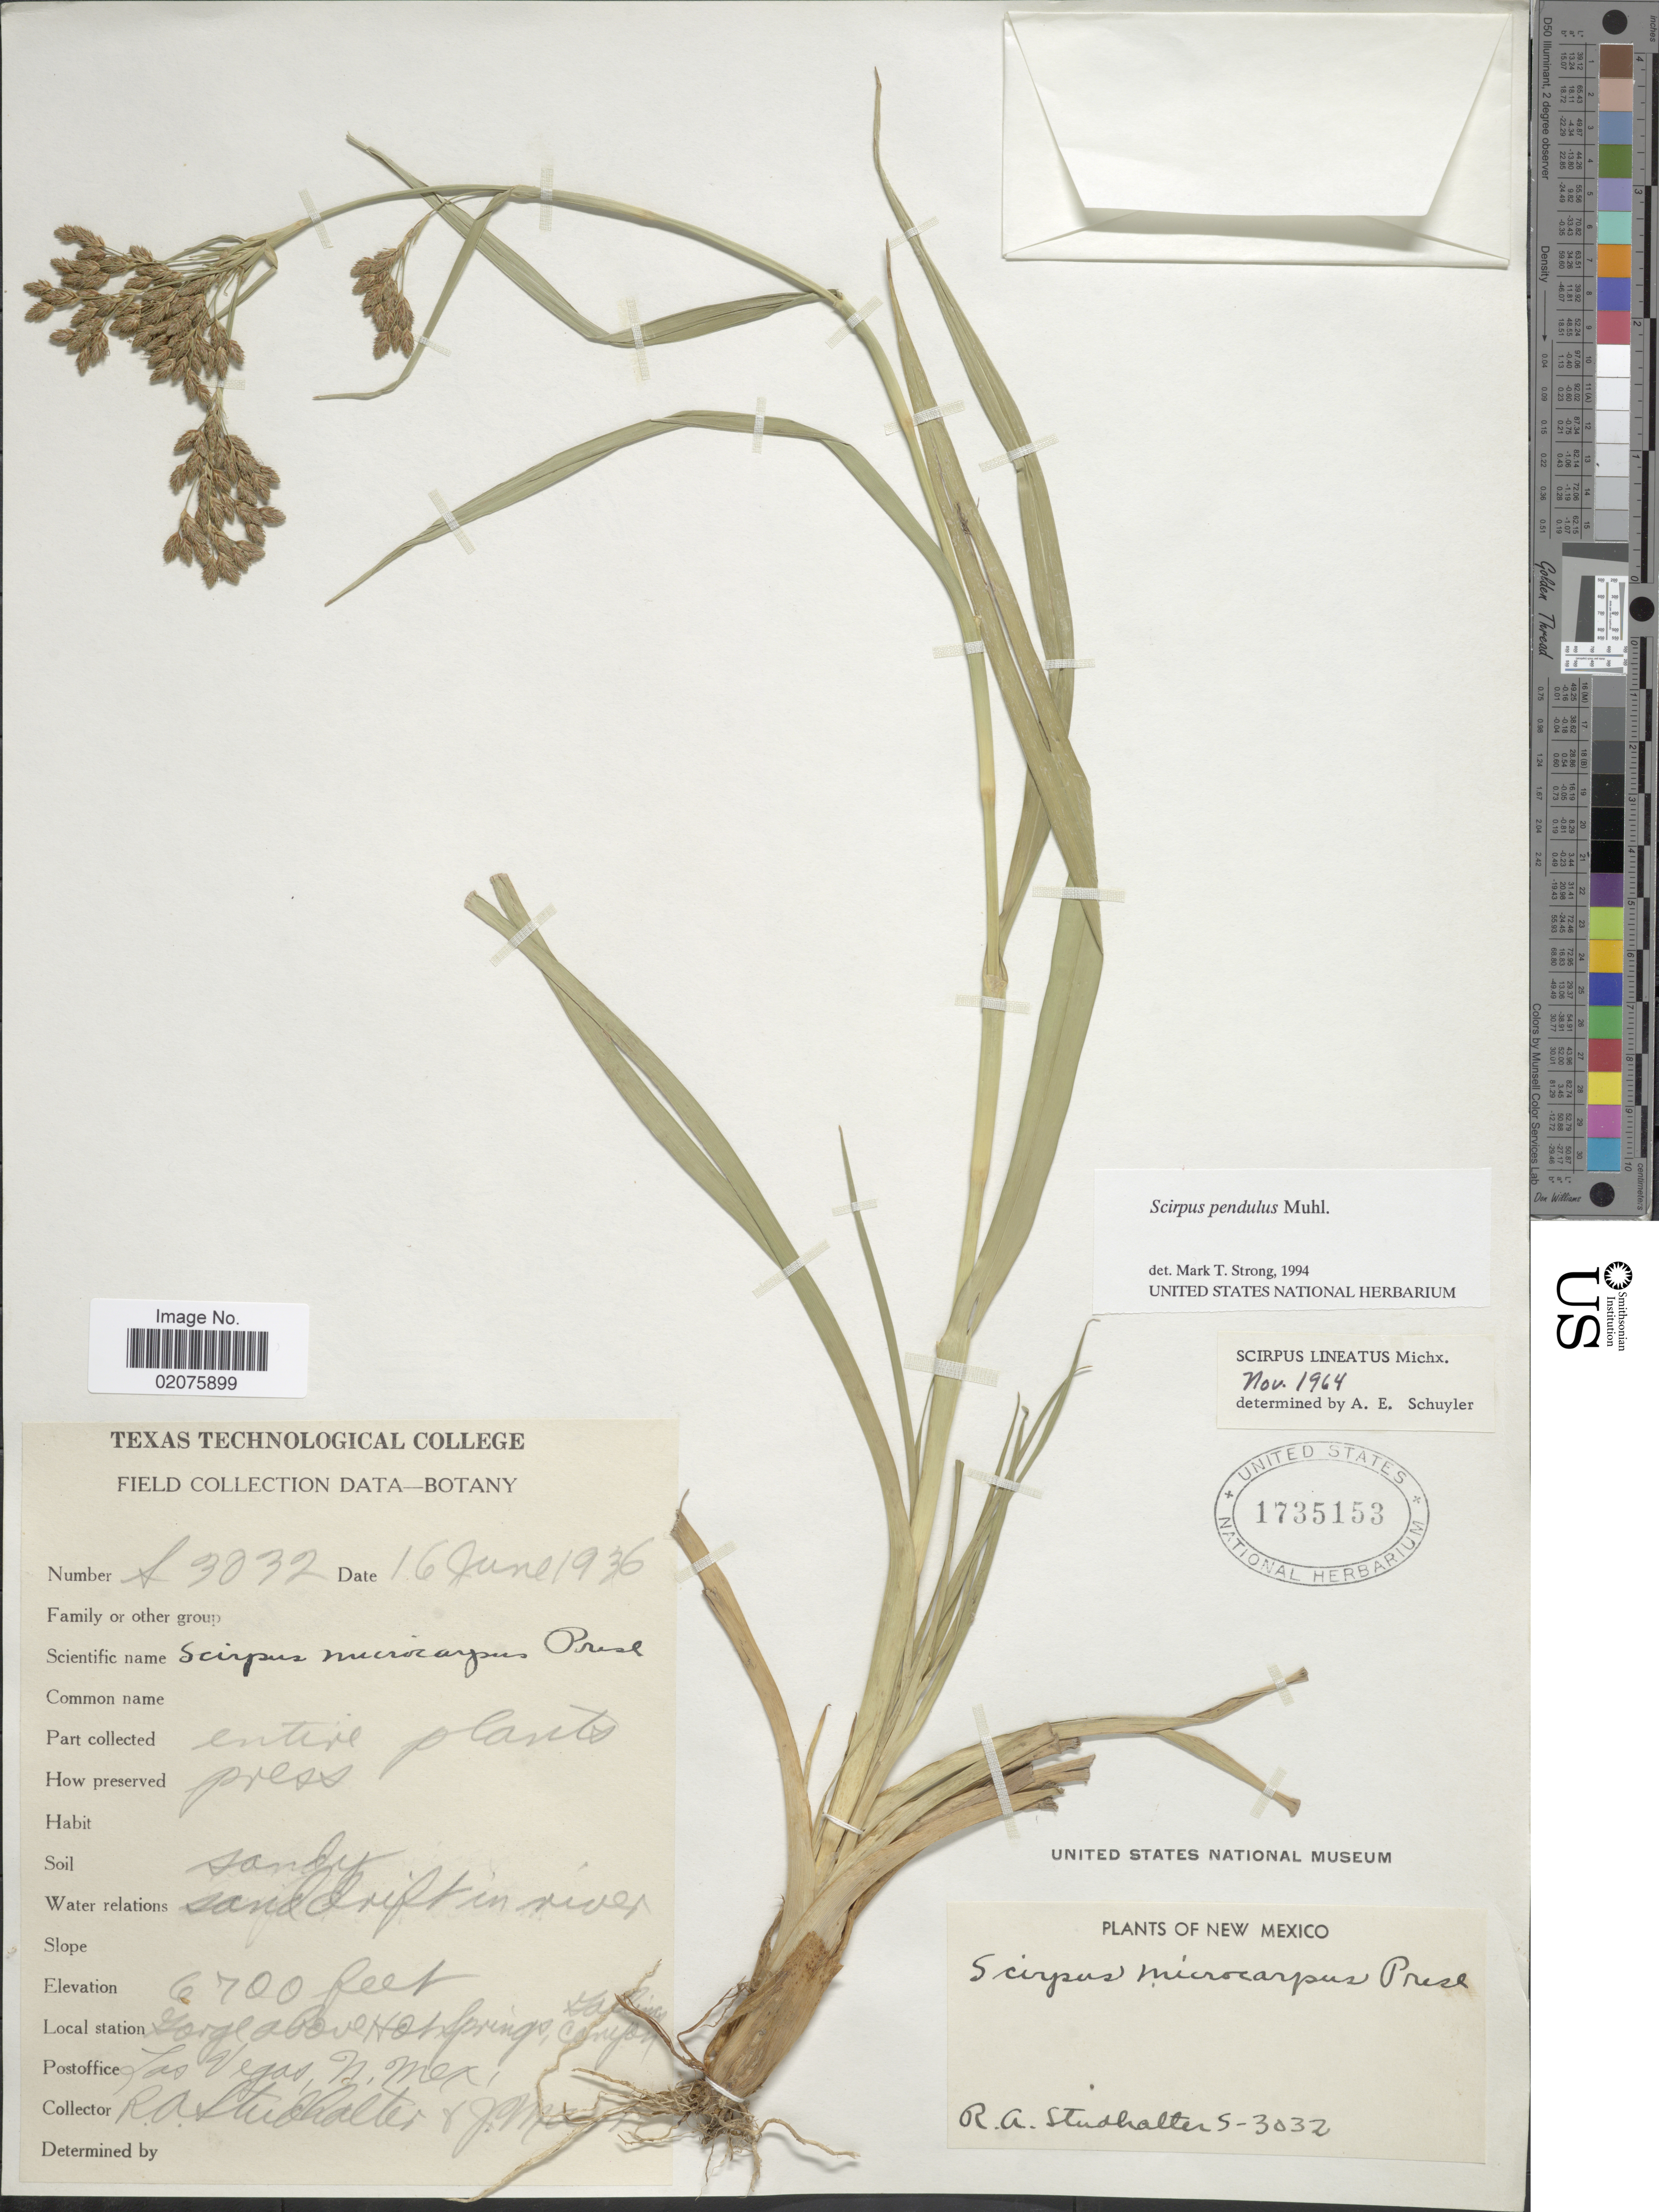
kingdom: Plantae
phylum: Tracheophyta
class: Liliopsida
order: Poales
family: Cyperaceae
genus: Scirpus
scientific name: Scirpus pendulus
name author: Muhl.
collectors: R. Studhalter & Collector illegible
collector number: S-3032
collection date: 1936-06-16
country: United States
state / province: New Mexico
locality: Gorge above Hot Springs, Gallina Canyon, Las Vegas.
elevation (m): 2042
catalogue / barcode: US 1735153